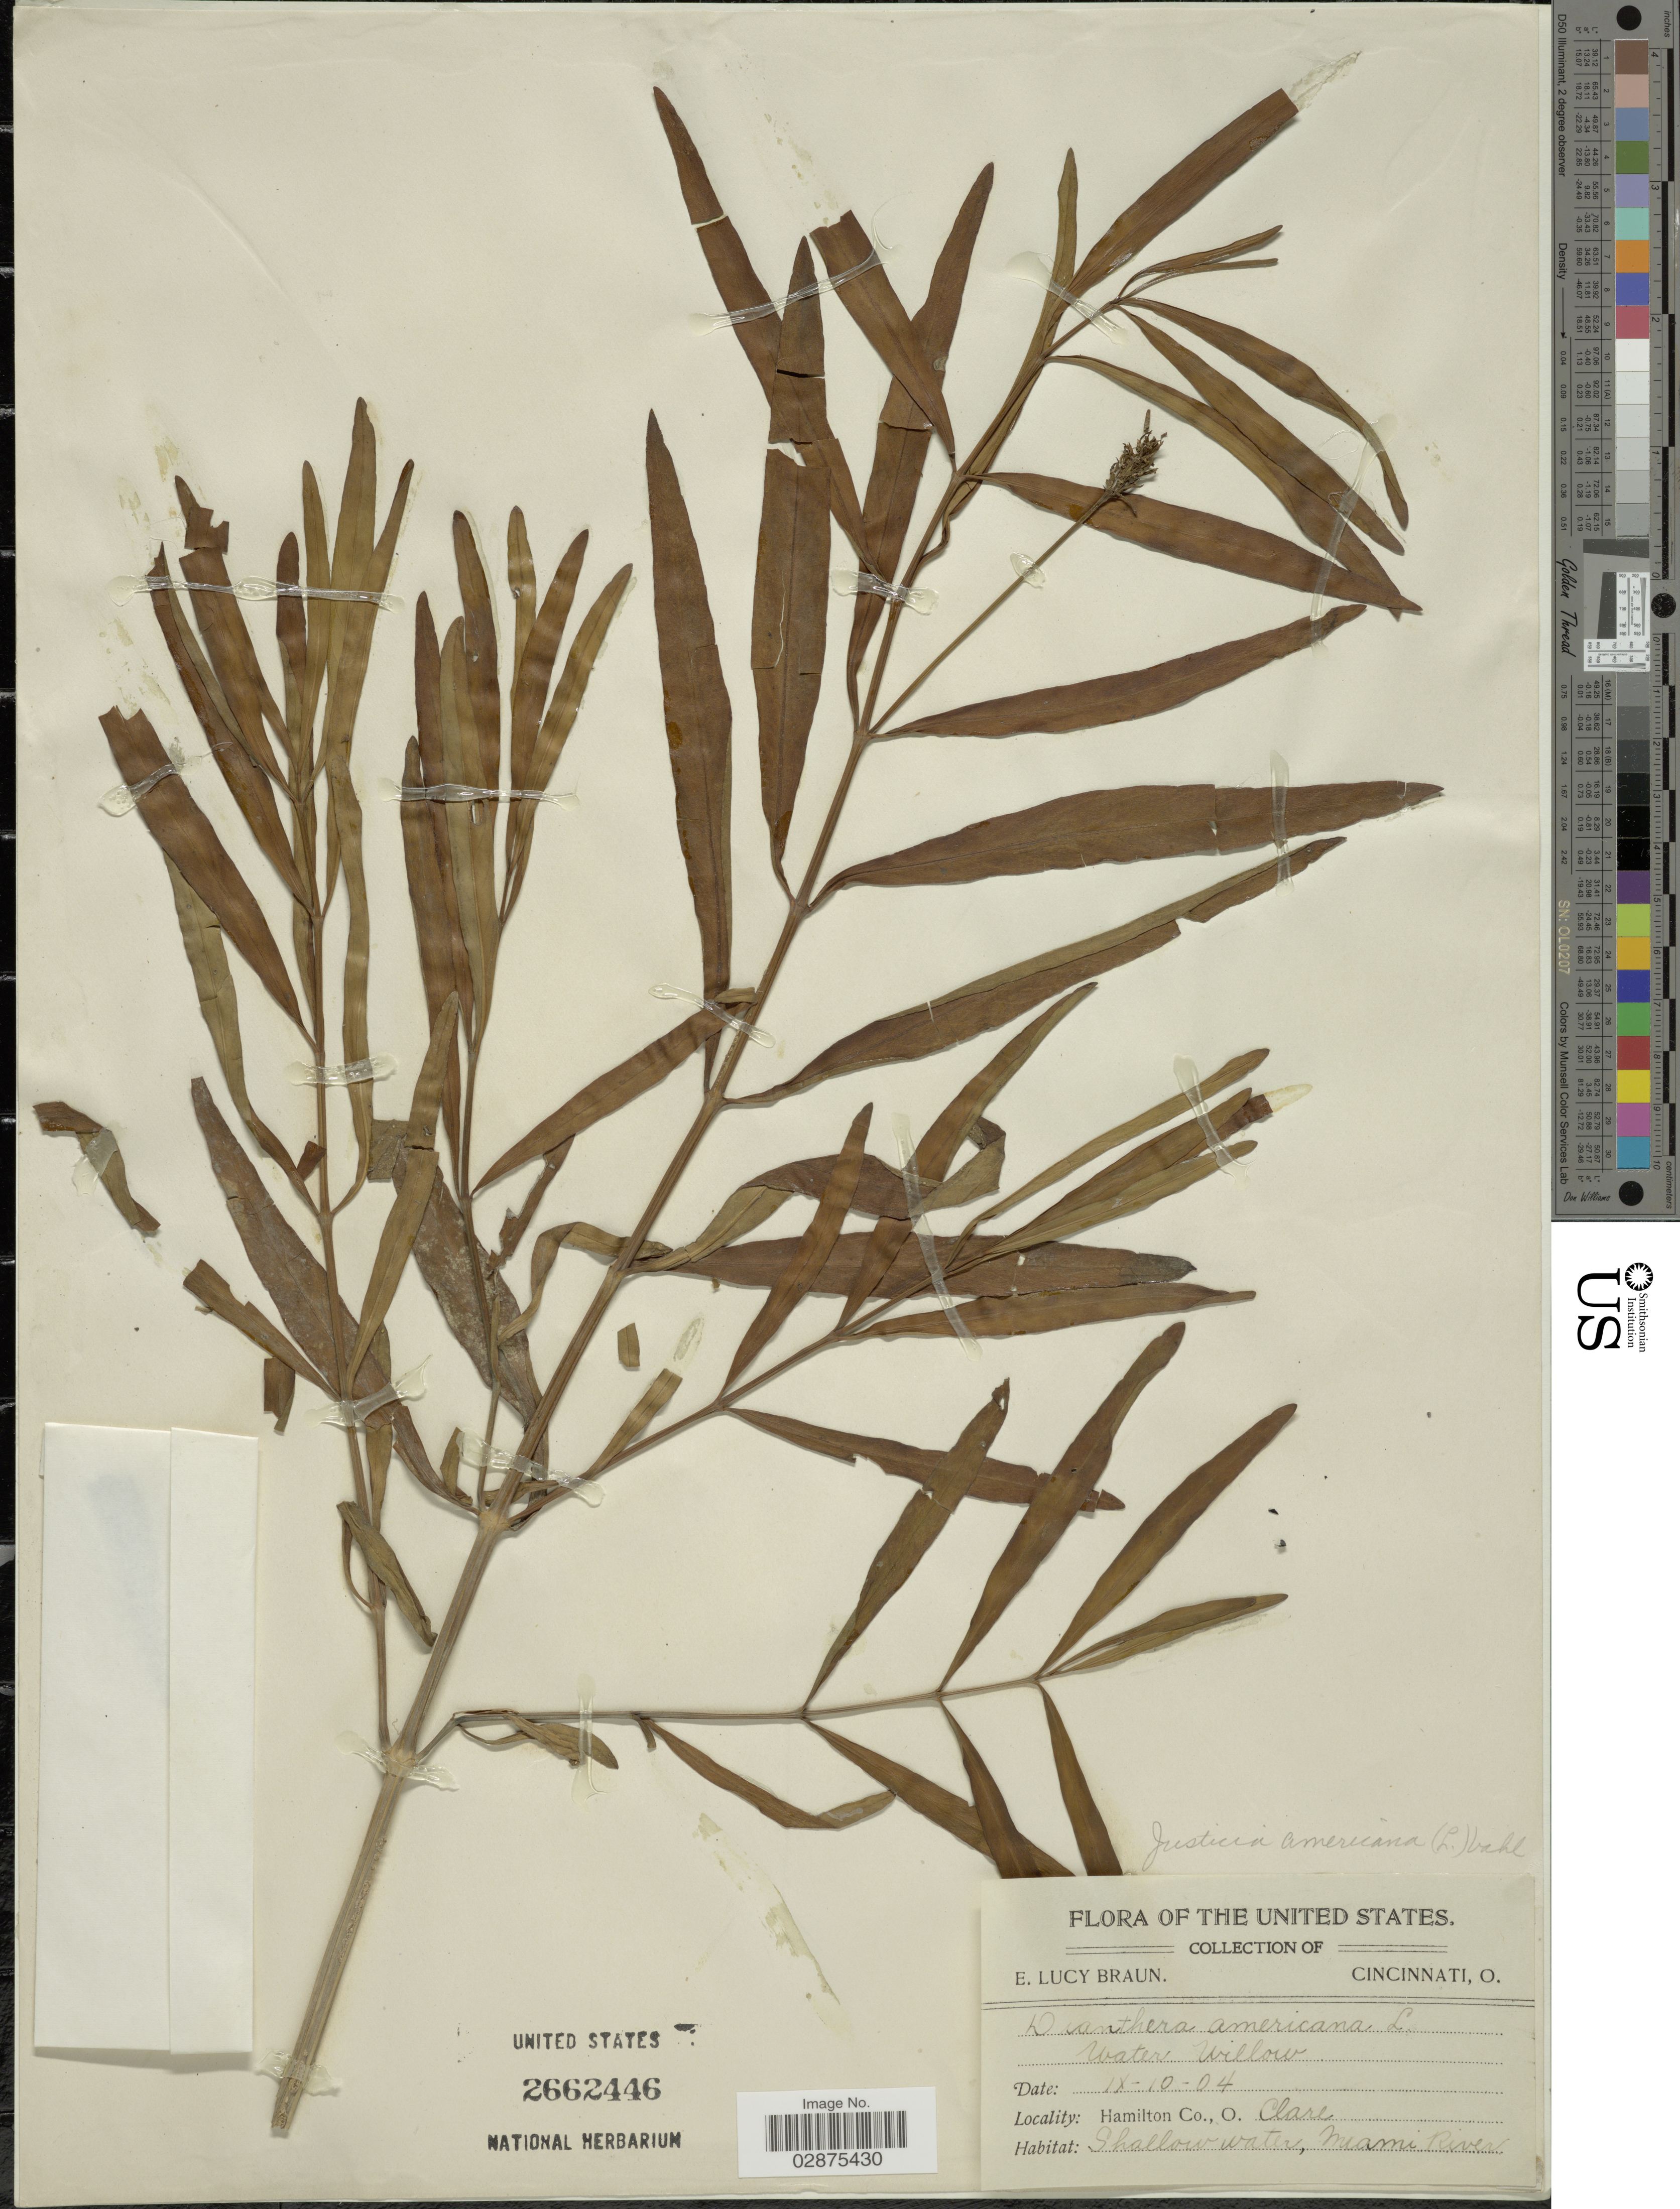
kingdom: Plantae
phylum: Tracheophyta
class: Magnoliopsida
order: Lamiales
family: Acanthaceae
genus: Justicia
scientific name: Justicia americana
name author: (L.) Vahl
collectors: E. L. Braun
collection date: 1904-09-10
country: United States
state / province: Ohio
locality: Hamilton Co., Clare. Shallow water, Miami River.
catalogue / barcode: US 2662446